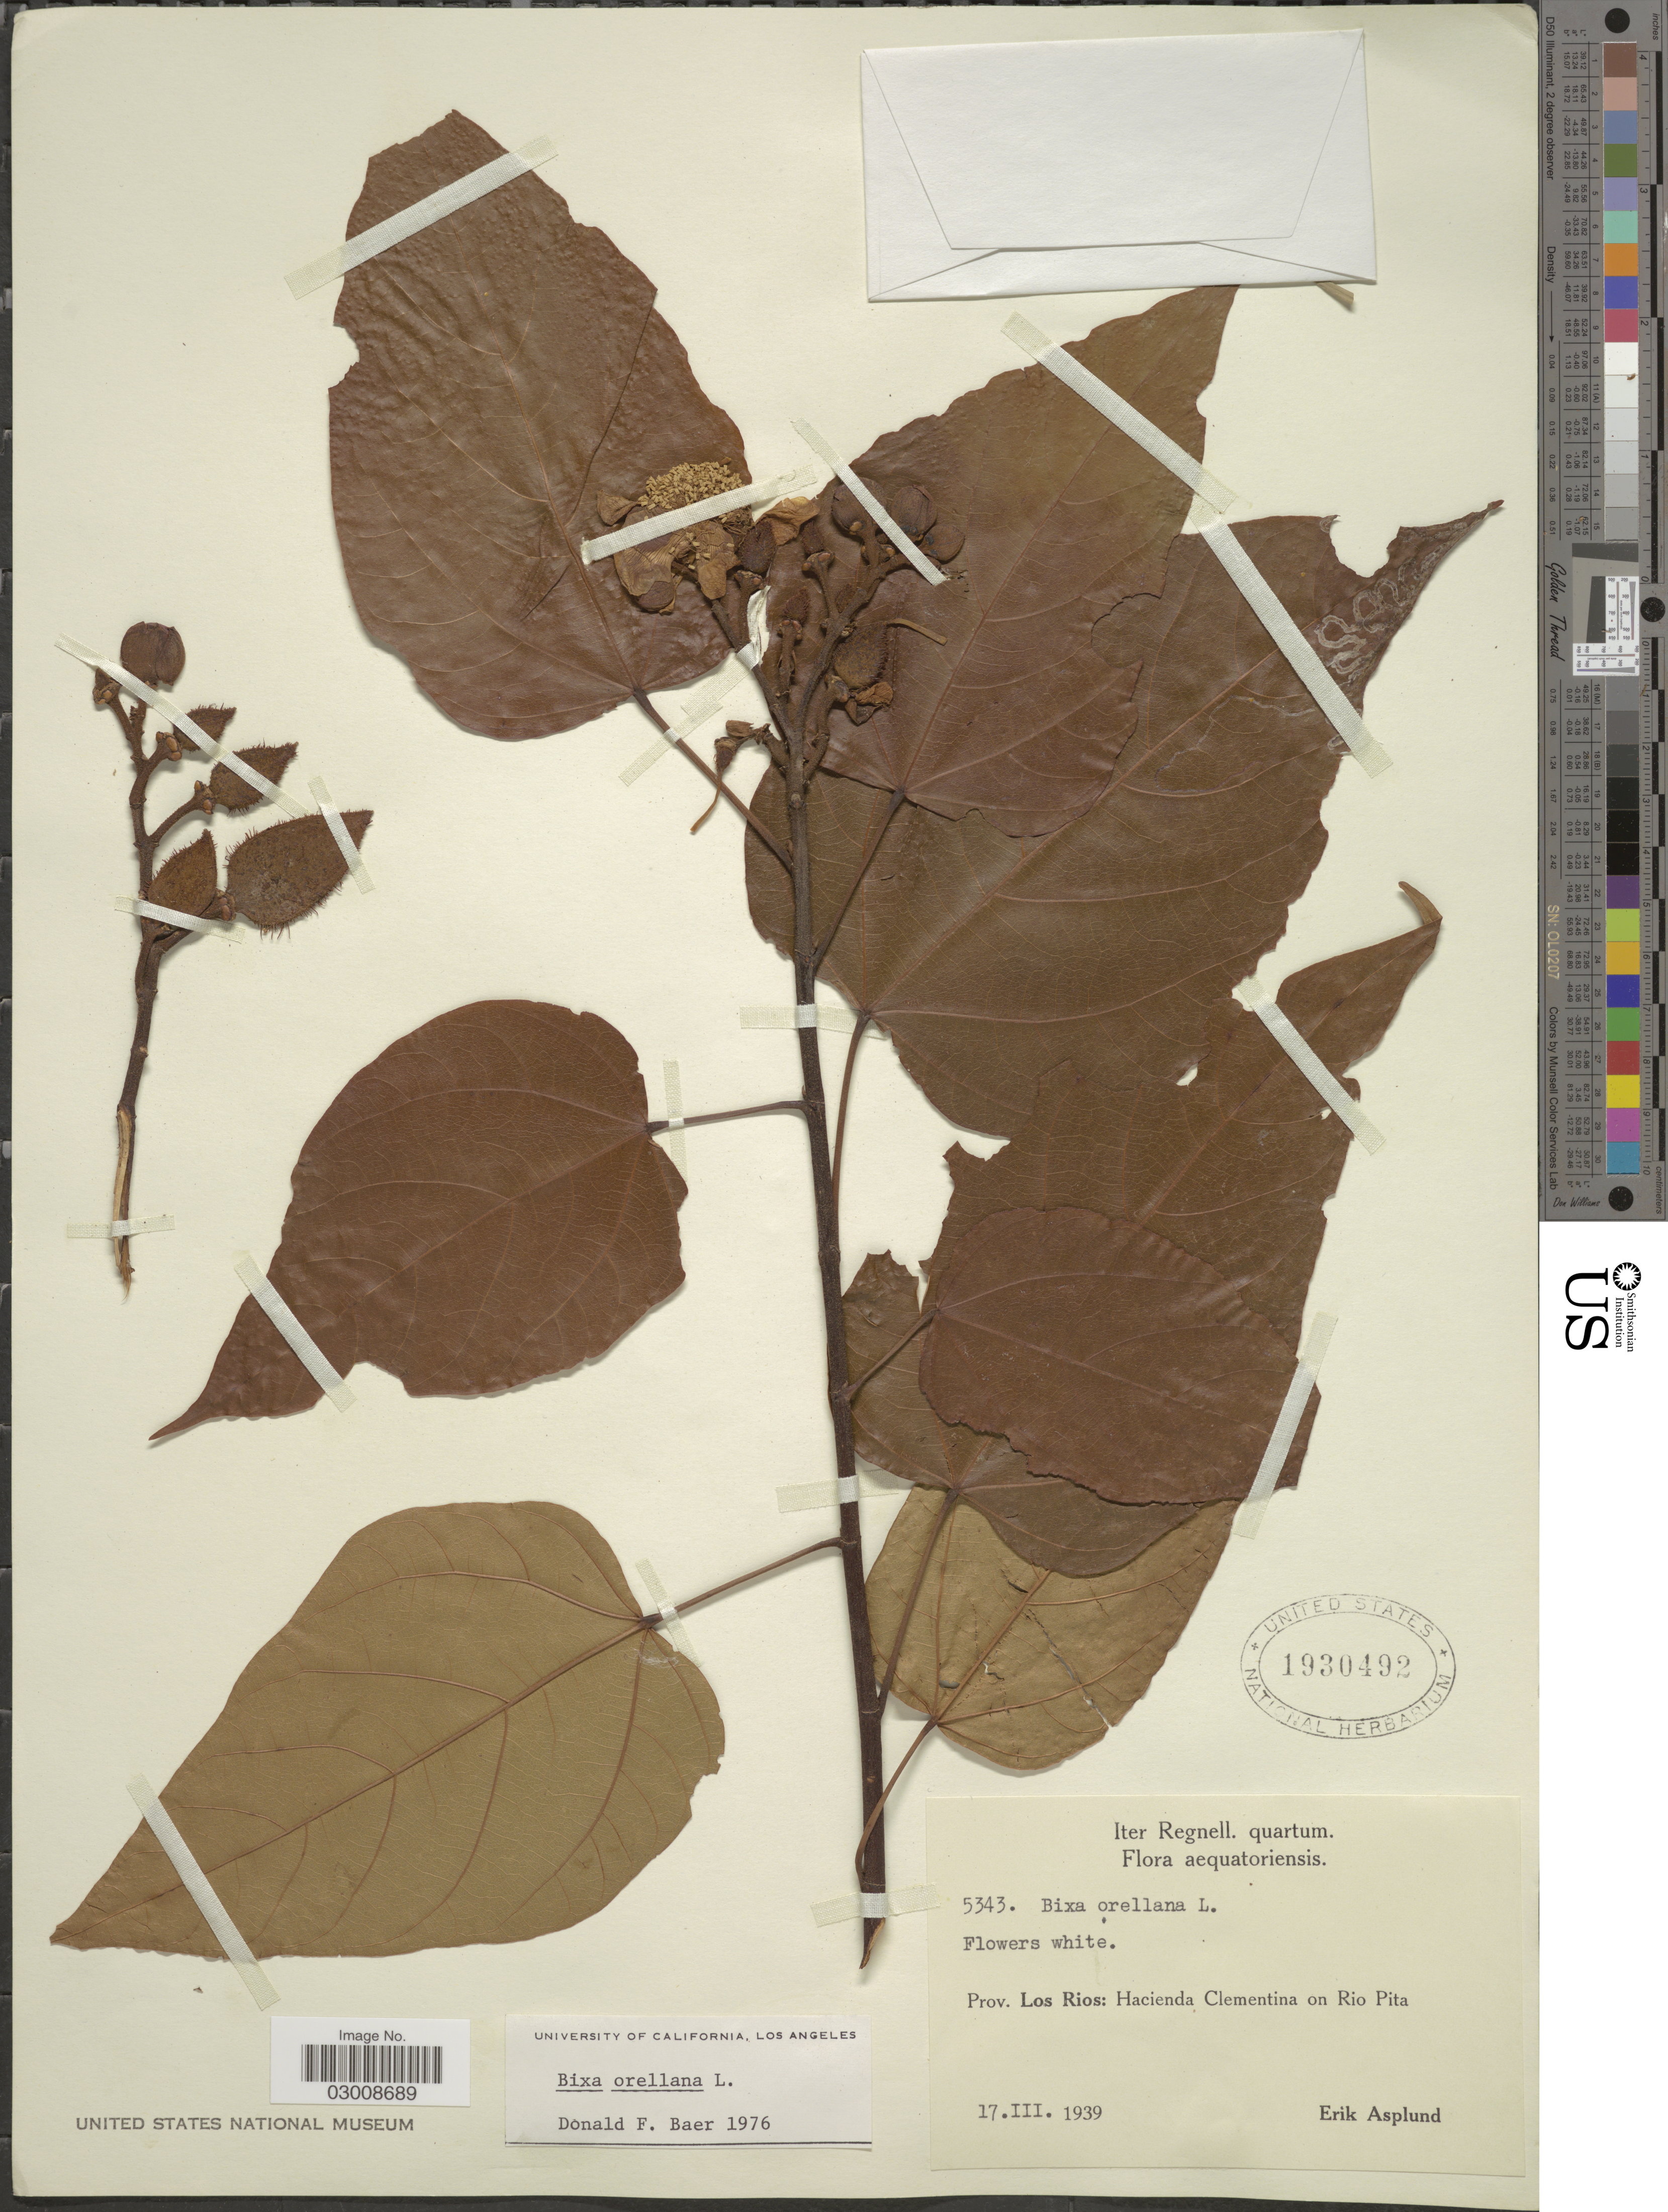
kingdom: Plantae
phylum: Tracheophyta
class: Magnoliopsida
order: Malvales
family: Bixaceae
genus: Bixa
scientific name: Bixa orellana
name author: L.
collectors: E. Asplund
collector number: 5343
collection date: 1939-03-17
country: Ecuador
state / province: Los Ríos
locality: Prov.: Los Rios: Hacienda Clementina on Rio Pita.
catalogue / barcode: US 1930492